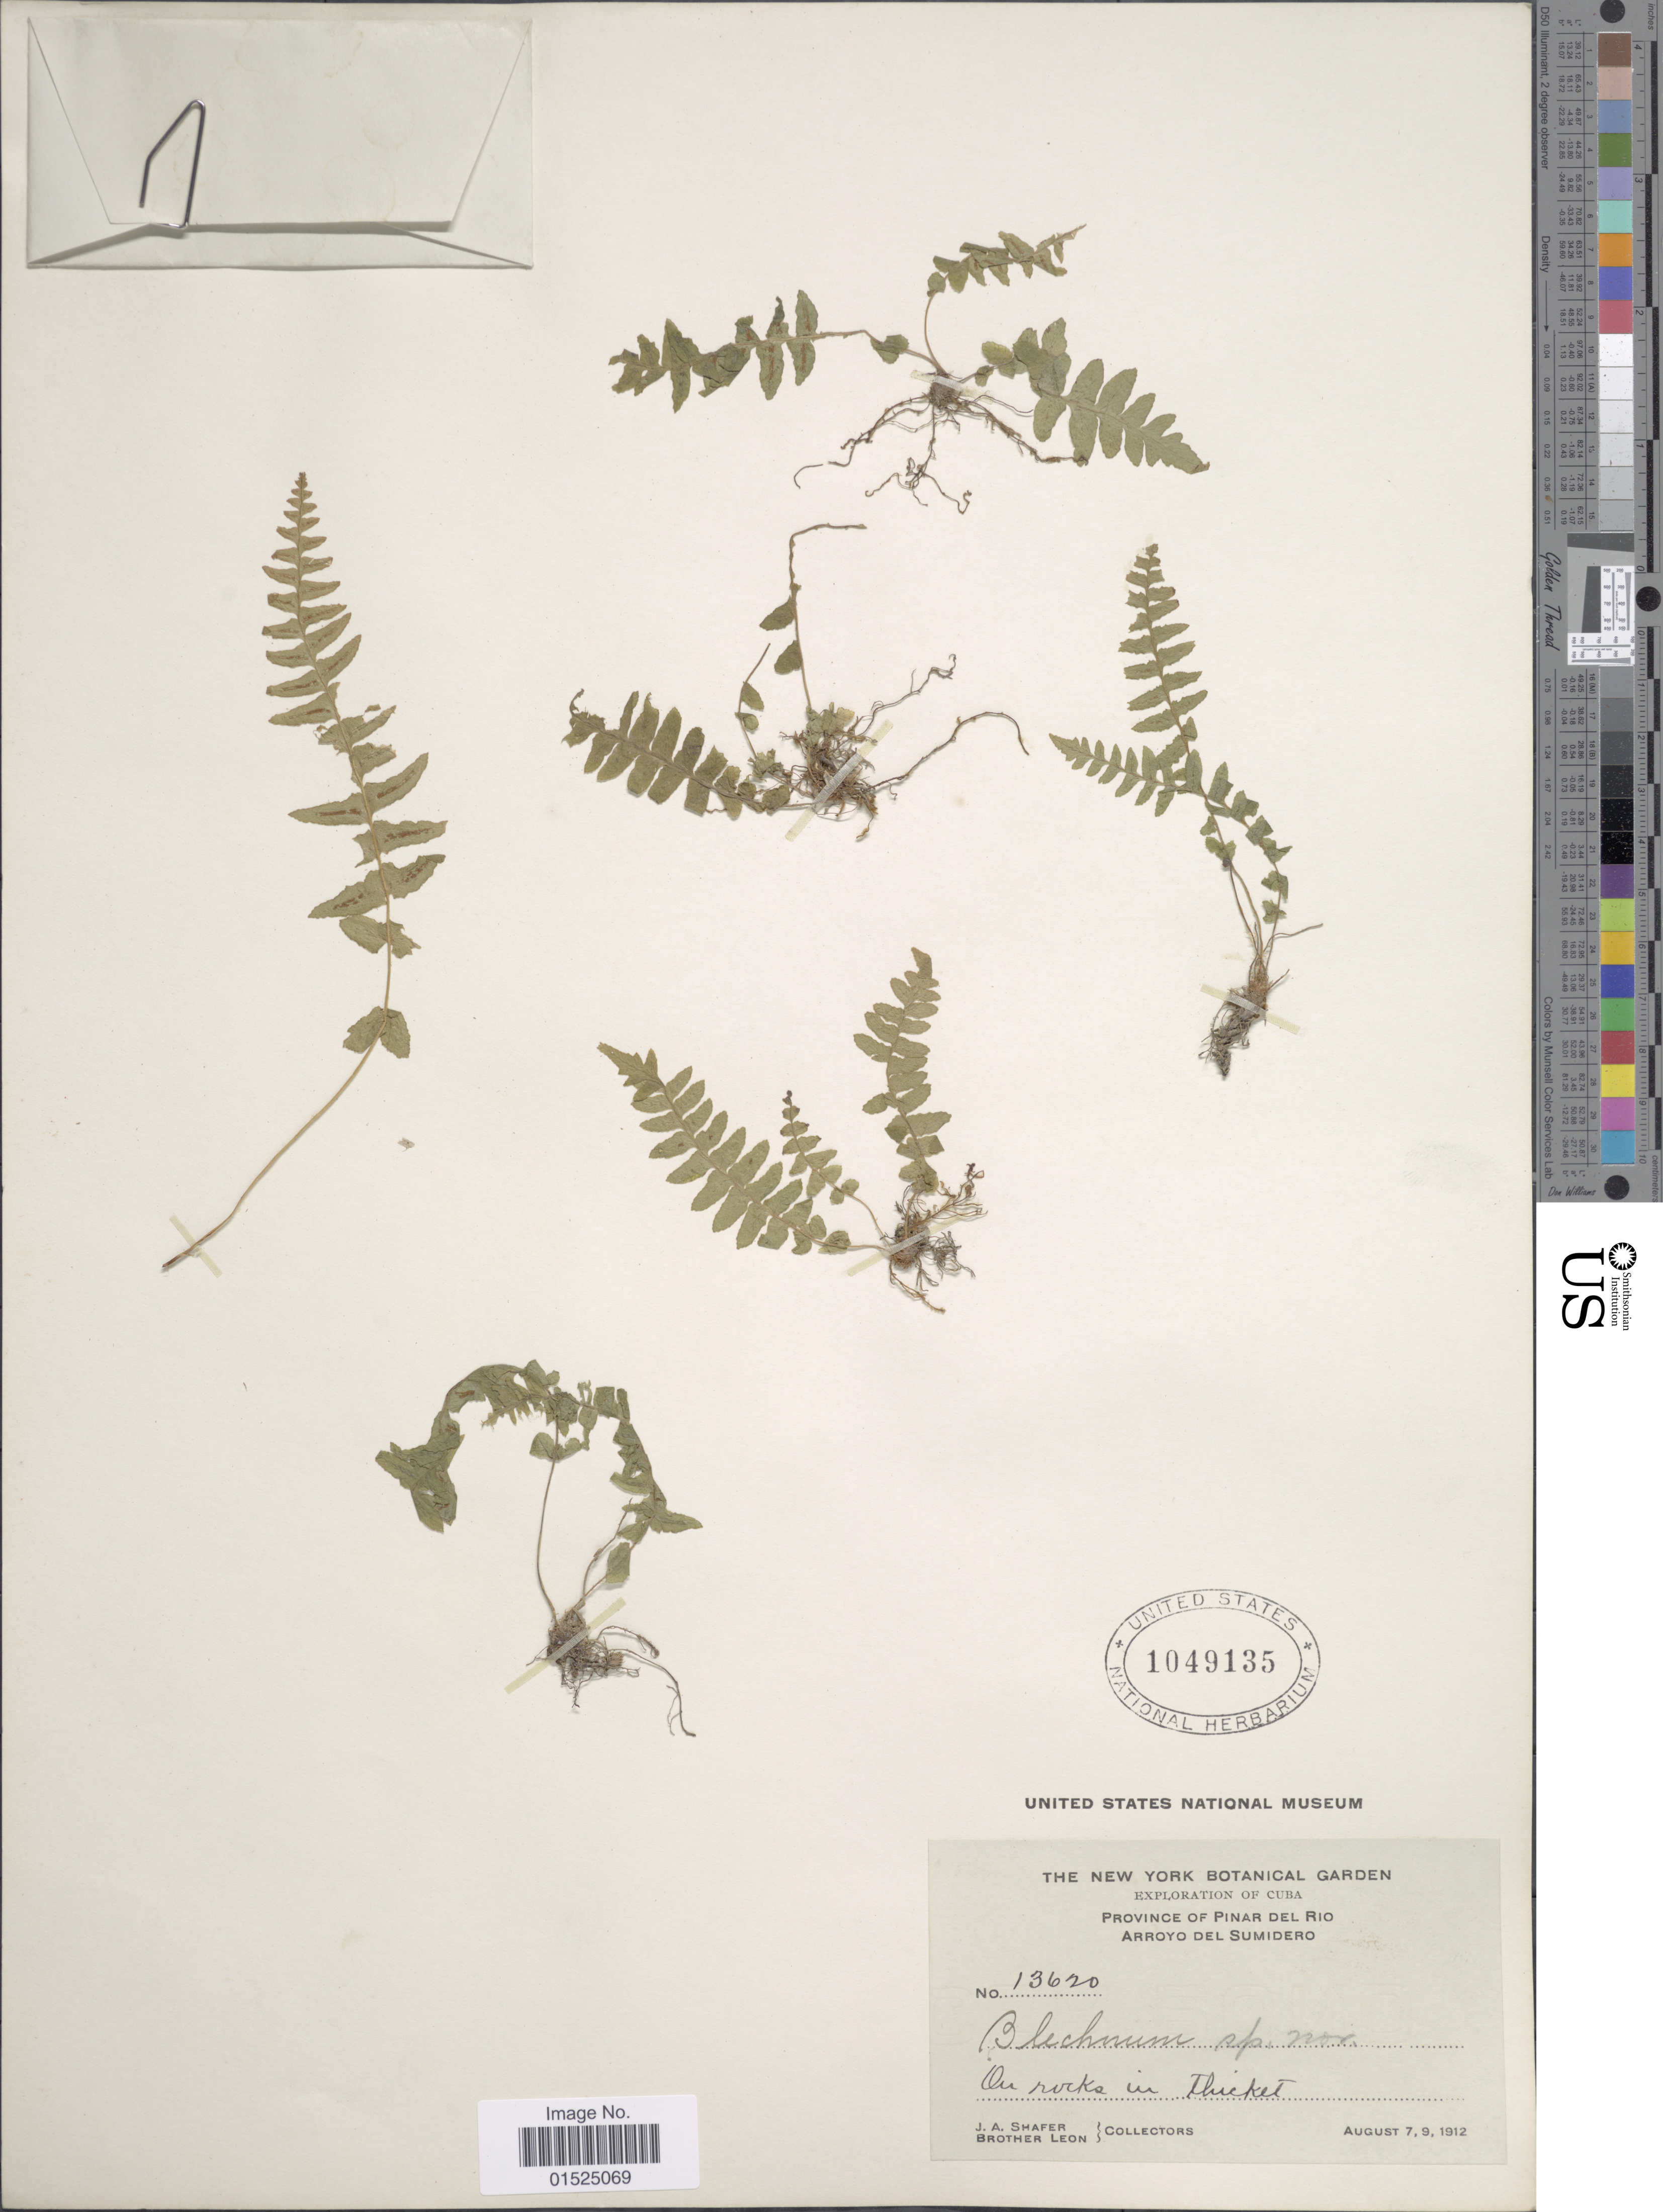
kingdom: Plantae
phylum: Tracheophyta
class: Polypodiopsida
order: Polypodiales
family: Blechnaceae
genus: Blechnum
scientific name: Blechnum unilaterale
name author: Sw.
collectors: J. A. Shafer & Bro. León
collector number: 13620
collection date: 1912-08-07/1912-08-09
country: Cuba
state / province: Pinar del Río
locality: Arroyo Del Sumidero, on rocks in thicket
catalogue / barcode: US 1049135